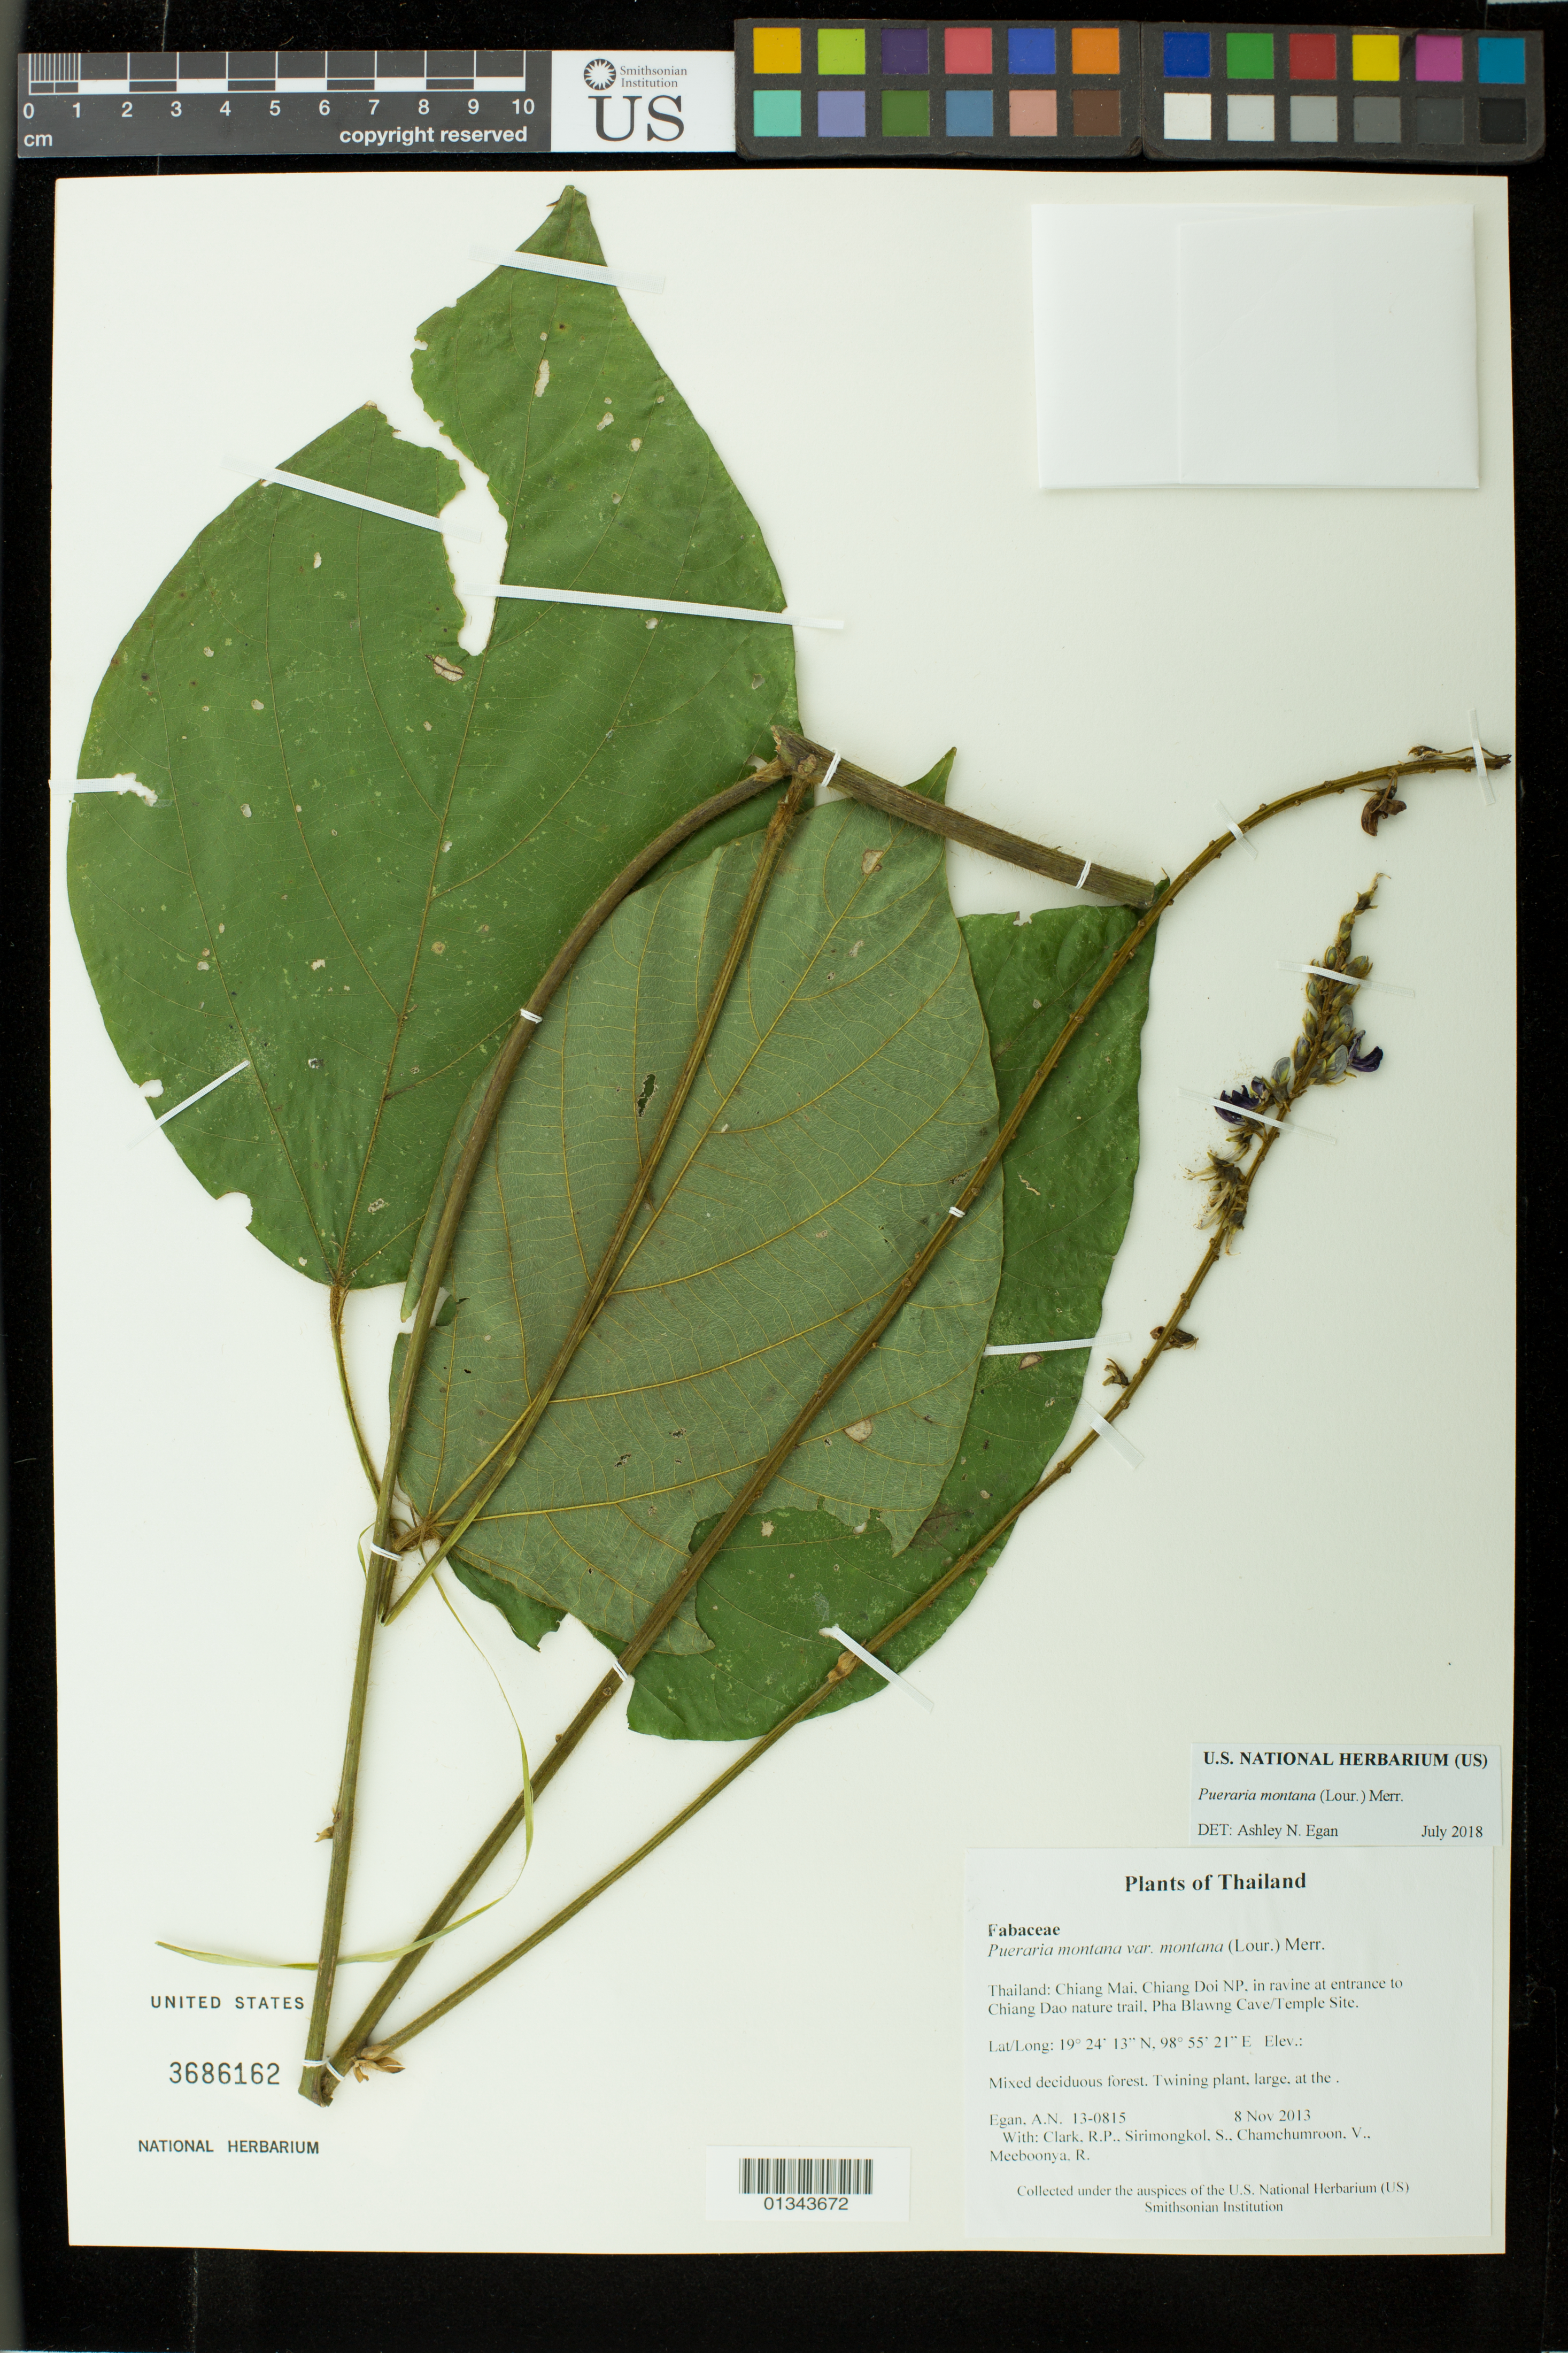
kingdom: Plantae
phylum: Tracheophyta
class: Magnoliopsida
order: Fabales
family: Fabaceae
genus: Pueraria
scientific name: Pueraria montana var. montana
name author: (Lour.) Merr.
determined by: Egan, Ashley N., (US), Smithsonian Institution - National Museum of Natural History (UNITED STATES)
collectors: A. N. Egan, R. P. Clark, S. Sirimongkol, V. Chamchumroon & R. Meeboonya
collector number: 13-0815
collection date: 2013-11-08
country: Thailand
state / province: Chiang Mai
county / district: Mueang Chiang Mai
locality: Chiang Doi NP, in ravine at entrance to Chiang Dao nature trail, Pha Blawng Cave/Temple Site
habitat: Mixed deciduous forest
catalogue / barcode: US 3686162